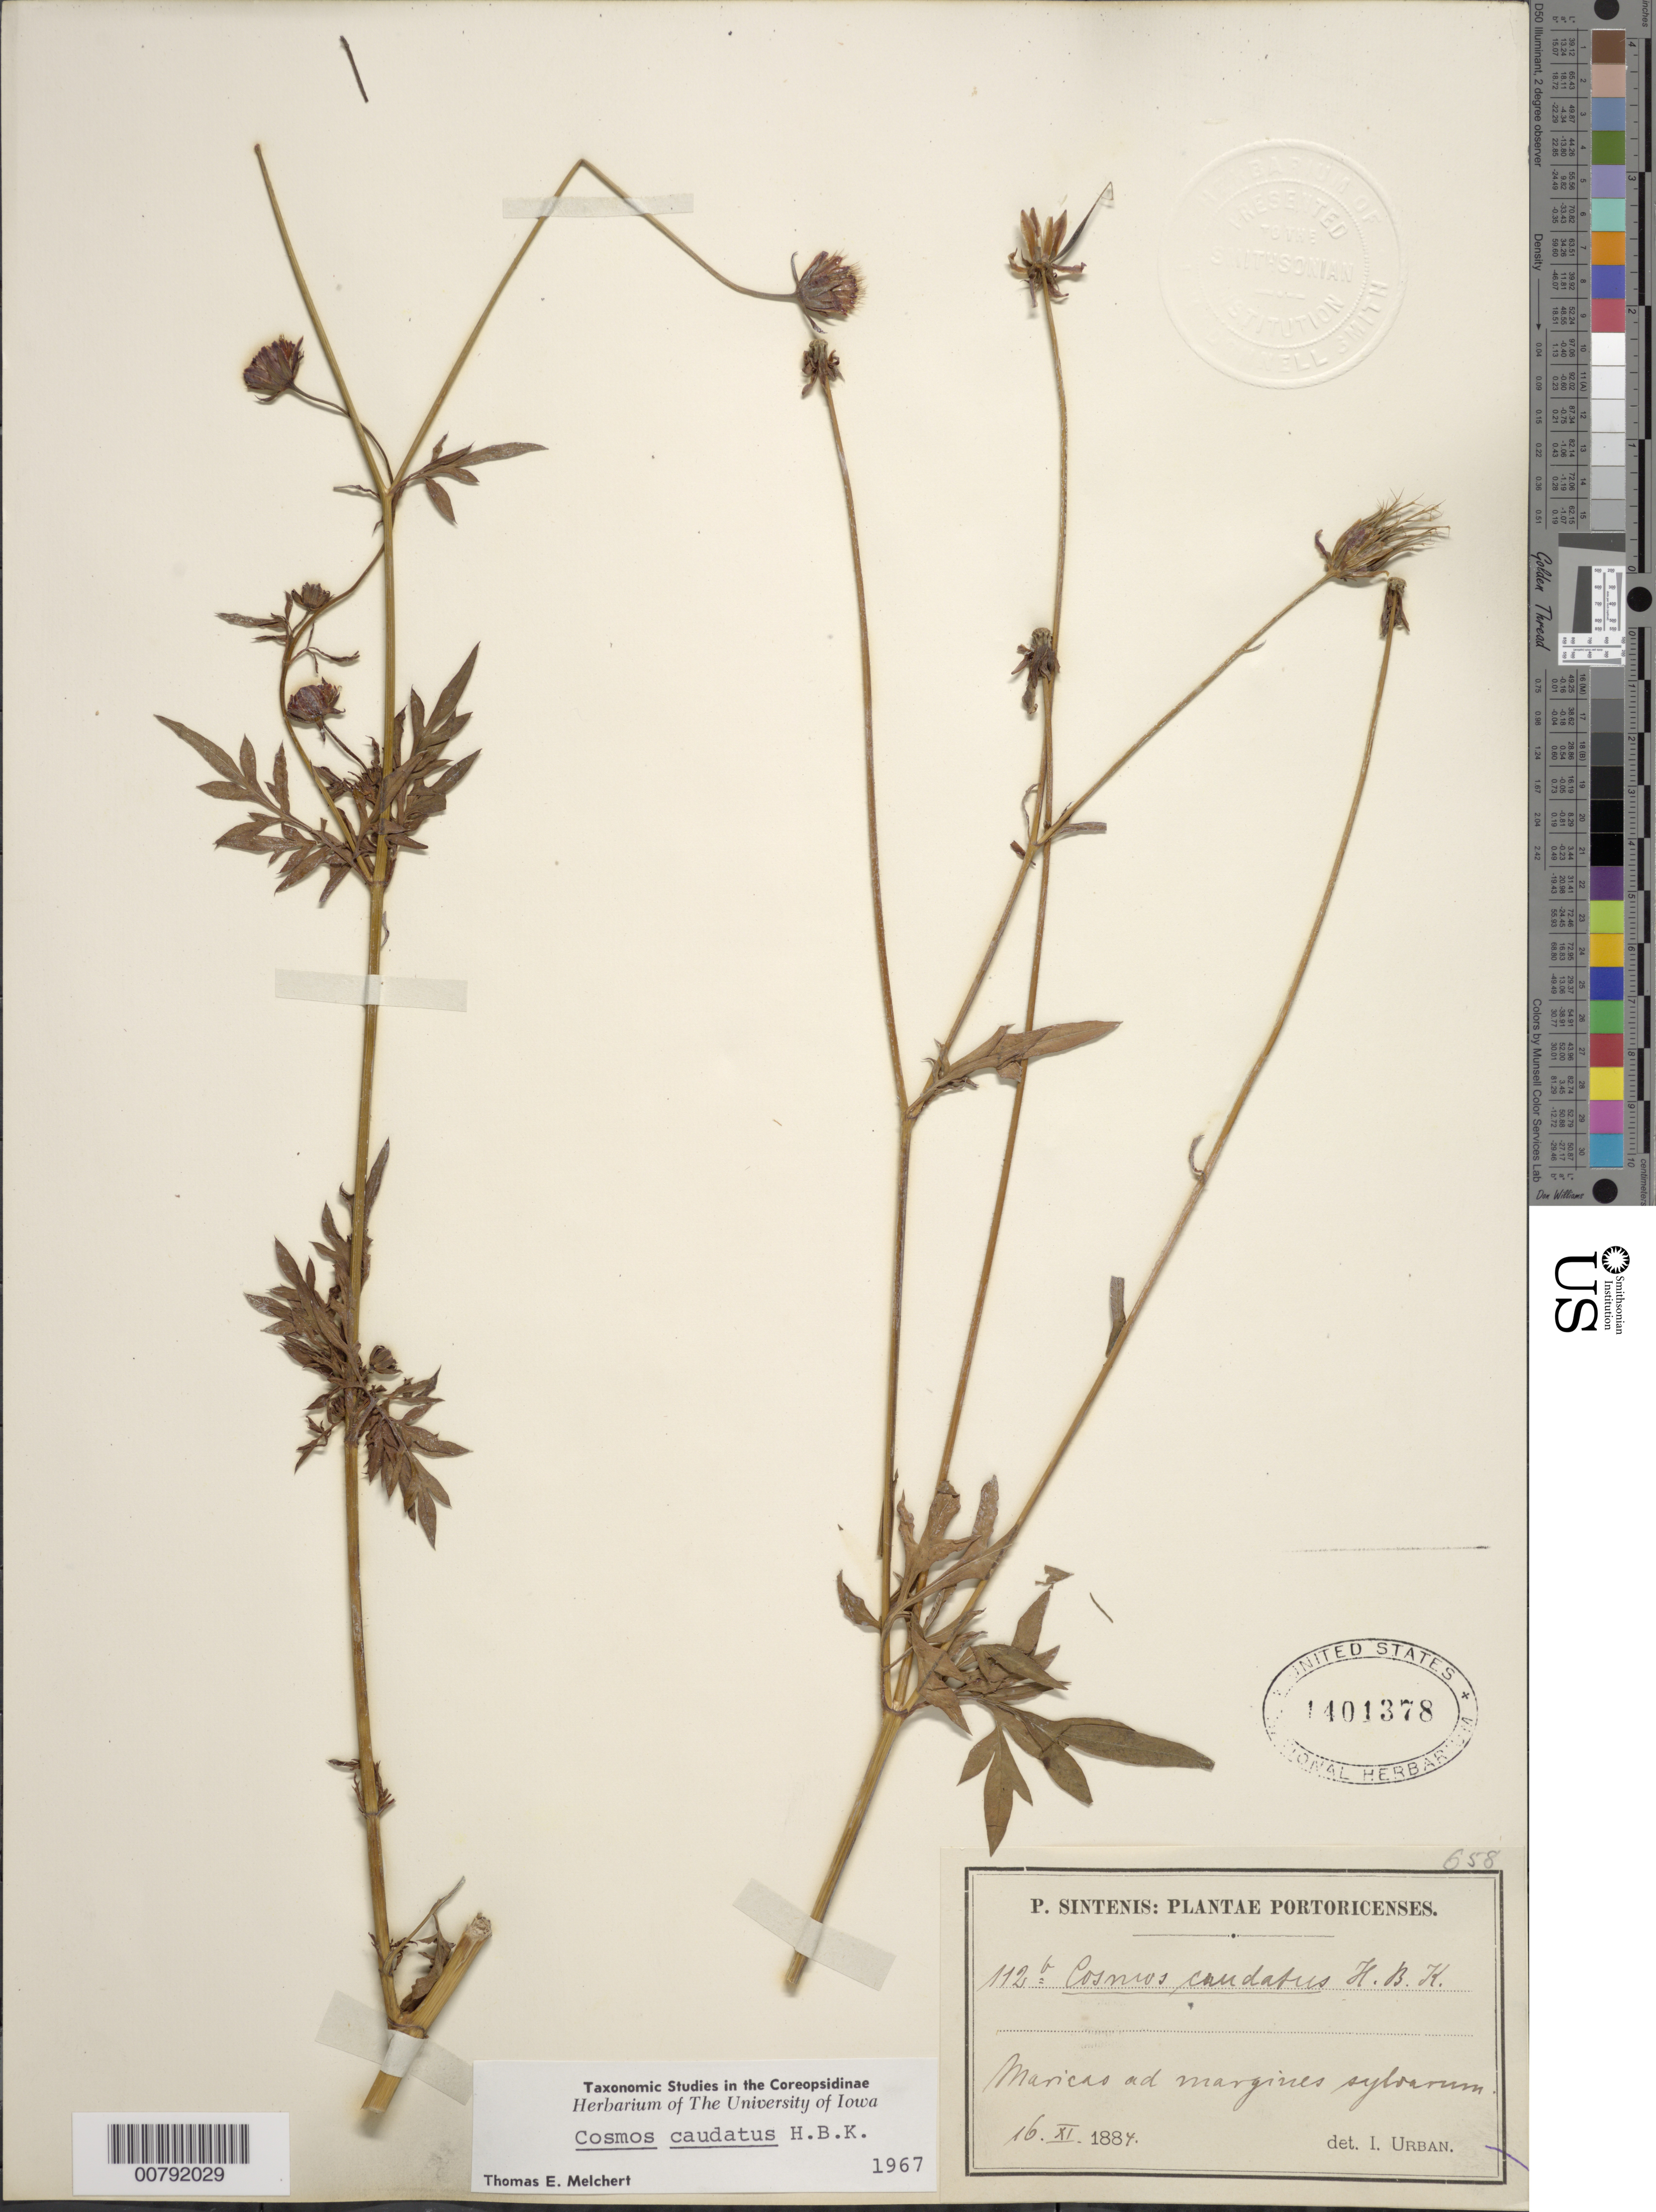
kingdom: Plantae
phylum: Tracheophyta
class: Magnoliopsida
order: Asterales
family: Asteraceae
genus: Cosmos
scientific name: Cosmos caudatus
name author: Kunth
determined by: Melchert, T. E.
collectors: P. Sintenis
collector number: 112b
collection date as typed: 16 Nov 1884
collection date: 1884-11-16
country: Puerto Rico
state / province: Maricao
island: Puerto Rico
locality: Maricao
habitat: Margines sylvarum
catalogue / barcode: US 1401378